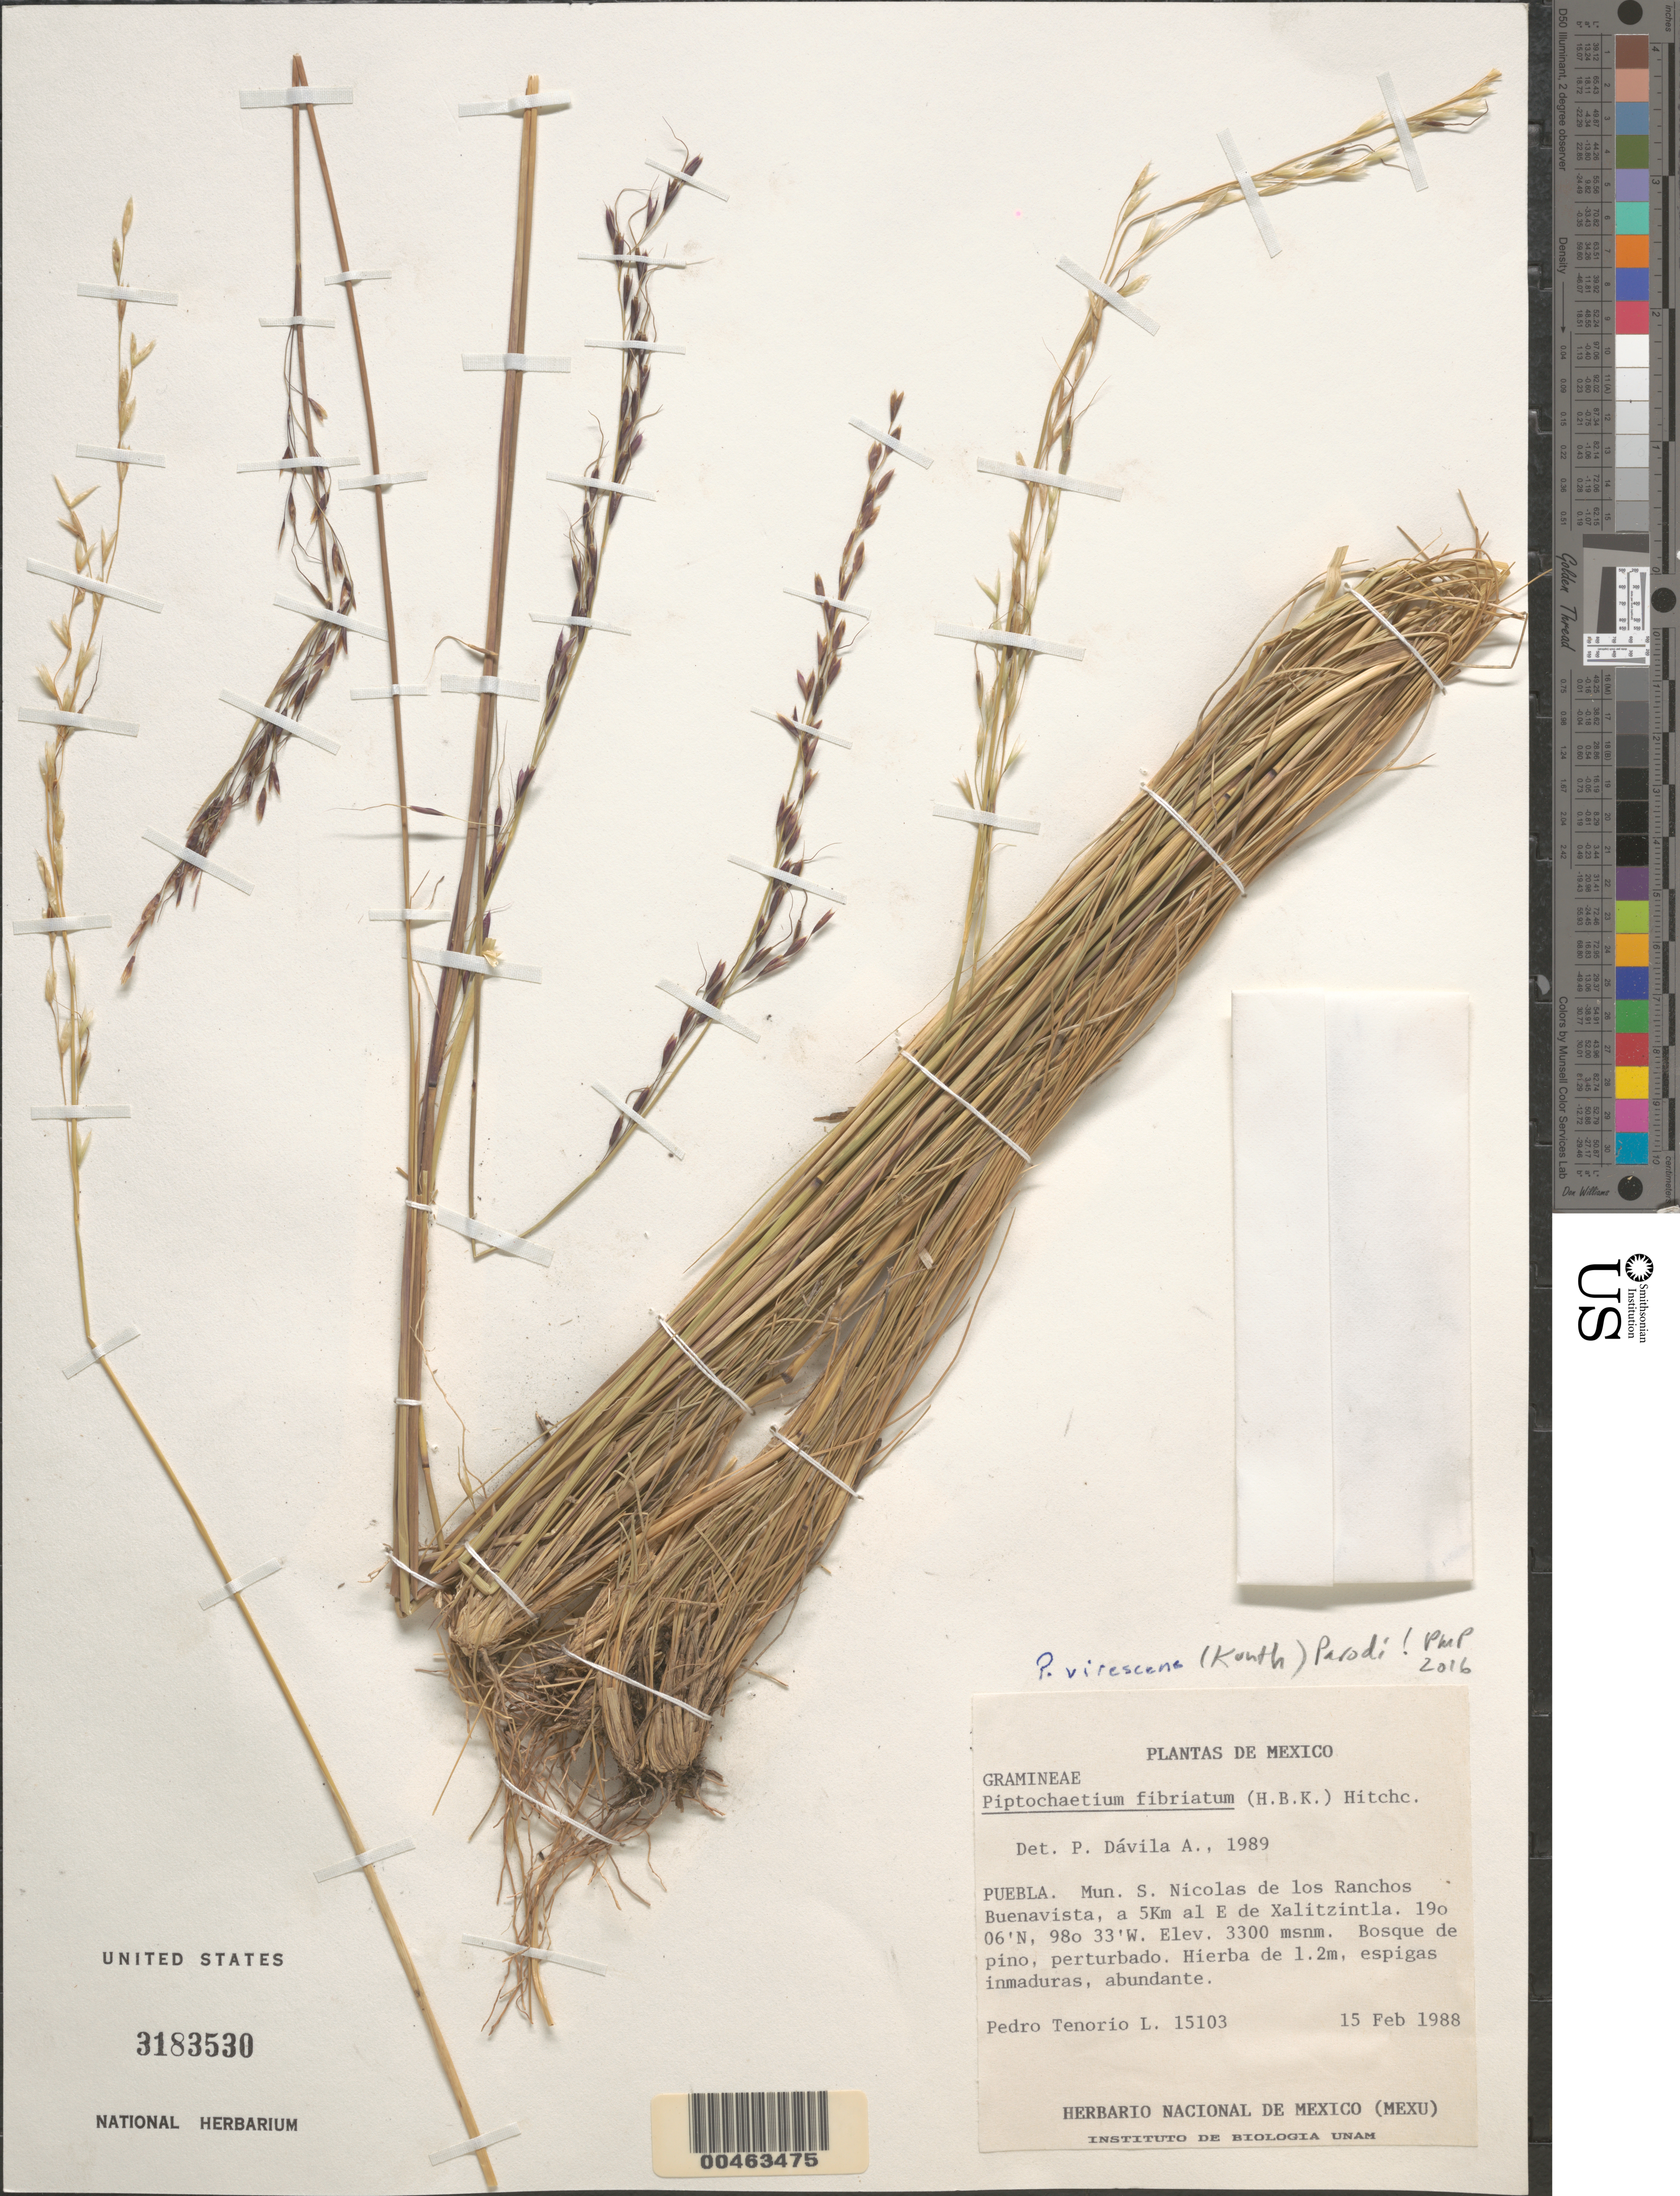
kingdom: Plantae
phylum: Tracheophyta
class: Liliopsida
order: Poales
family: Poaceae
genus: Piptochaetium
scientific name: Piptochaetium virescens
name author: (Kunth) Parodi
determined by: Peterson, Paul M., (BOT), Smithsonian Institution - National Museum of Natural History (UNITED STATES)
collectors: P. Tenorio L.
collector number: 15103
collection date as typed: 15 Feb 1988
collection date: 1988-02-15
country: Mexico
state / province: Puebla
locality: S. Nicolas de los Ranchos Buenavist Mun., 5 km E of Xalitzintla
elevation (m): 3300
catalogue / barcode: US 3183530